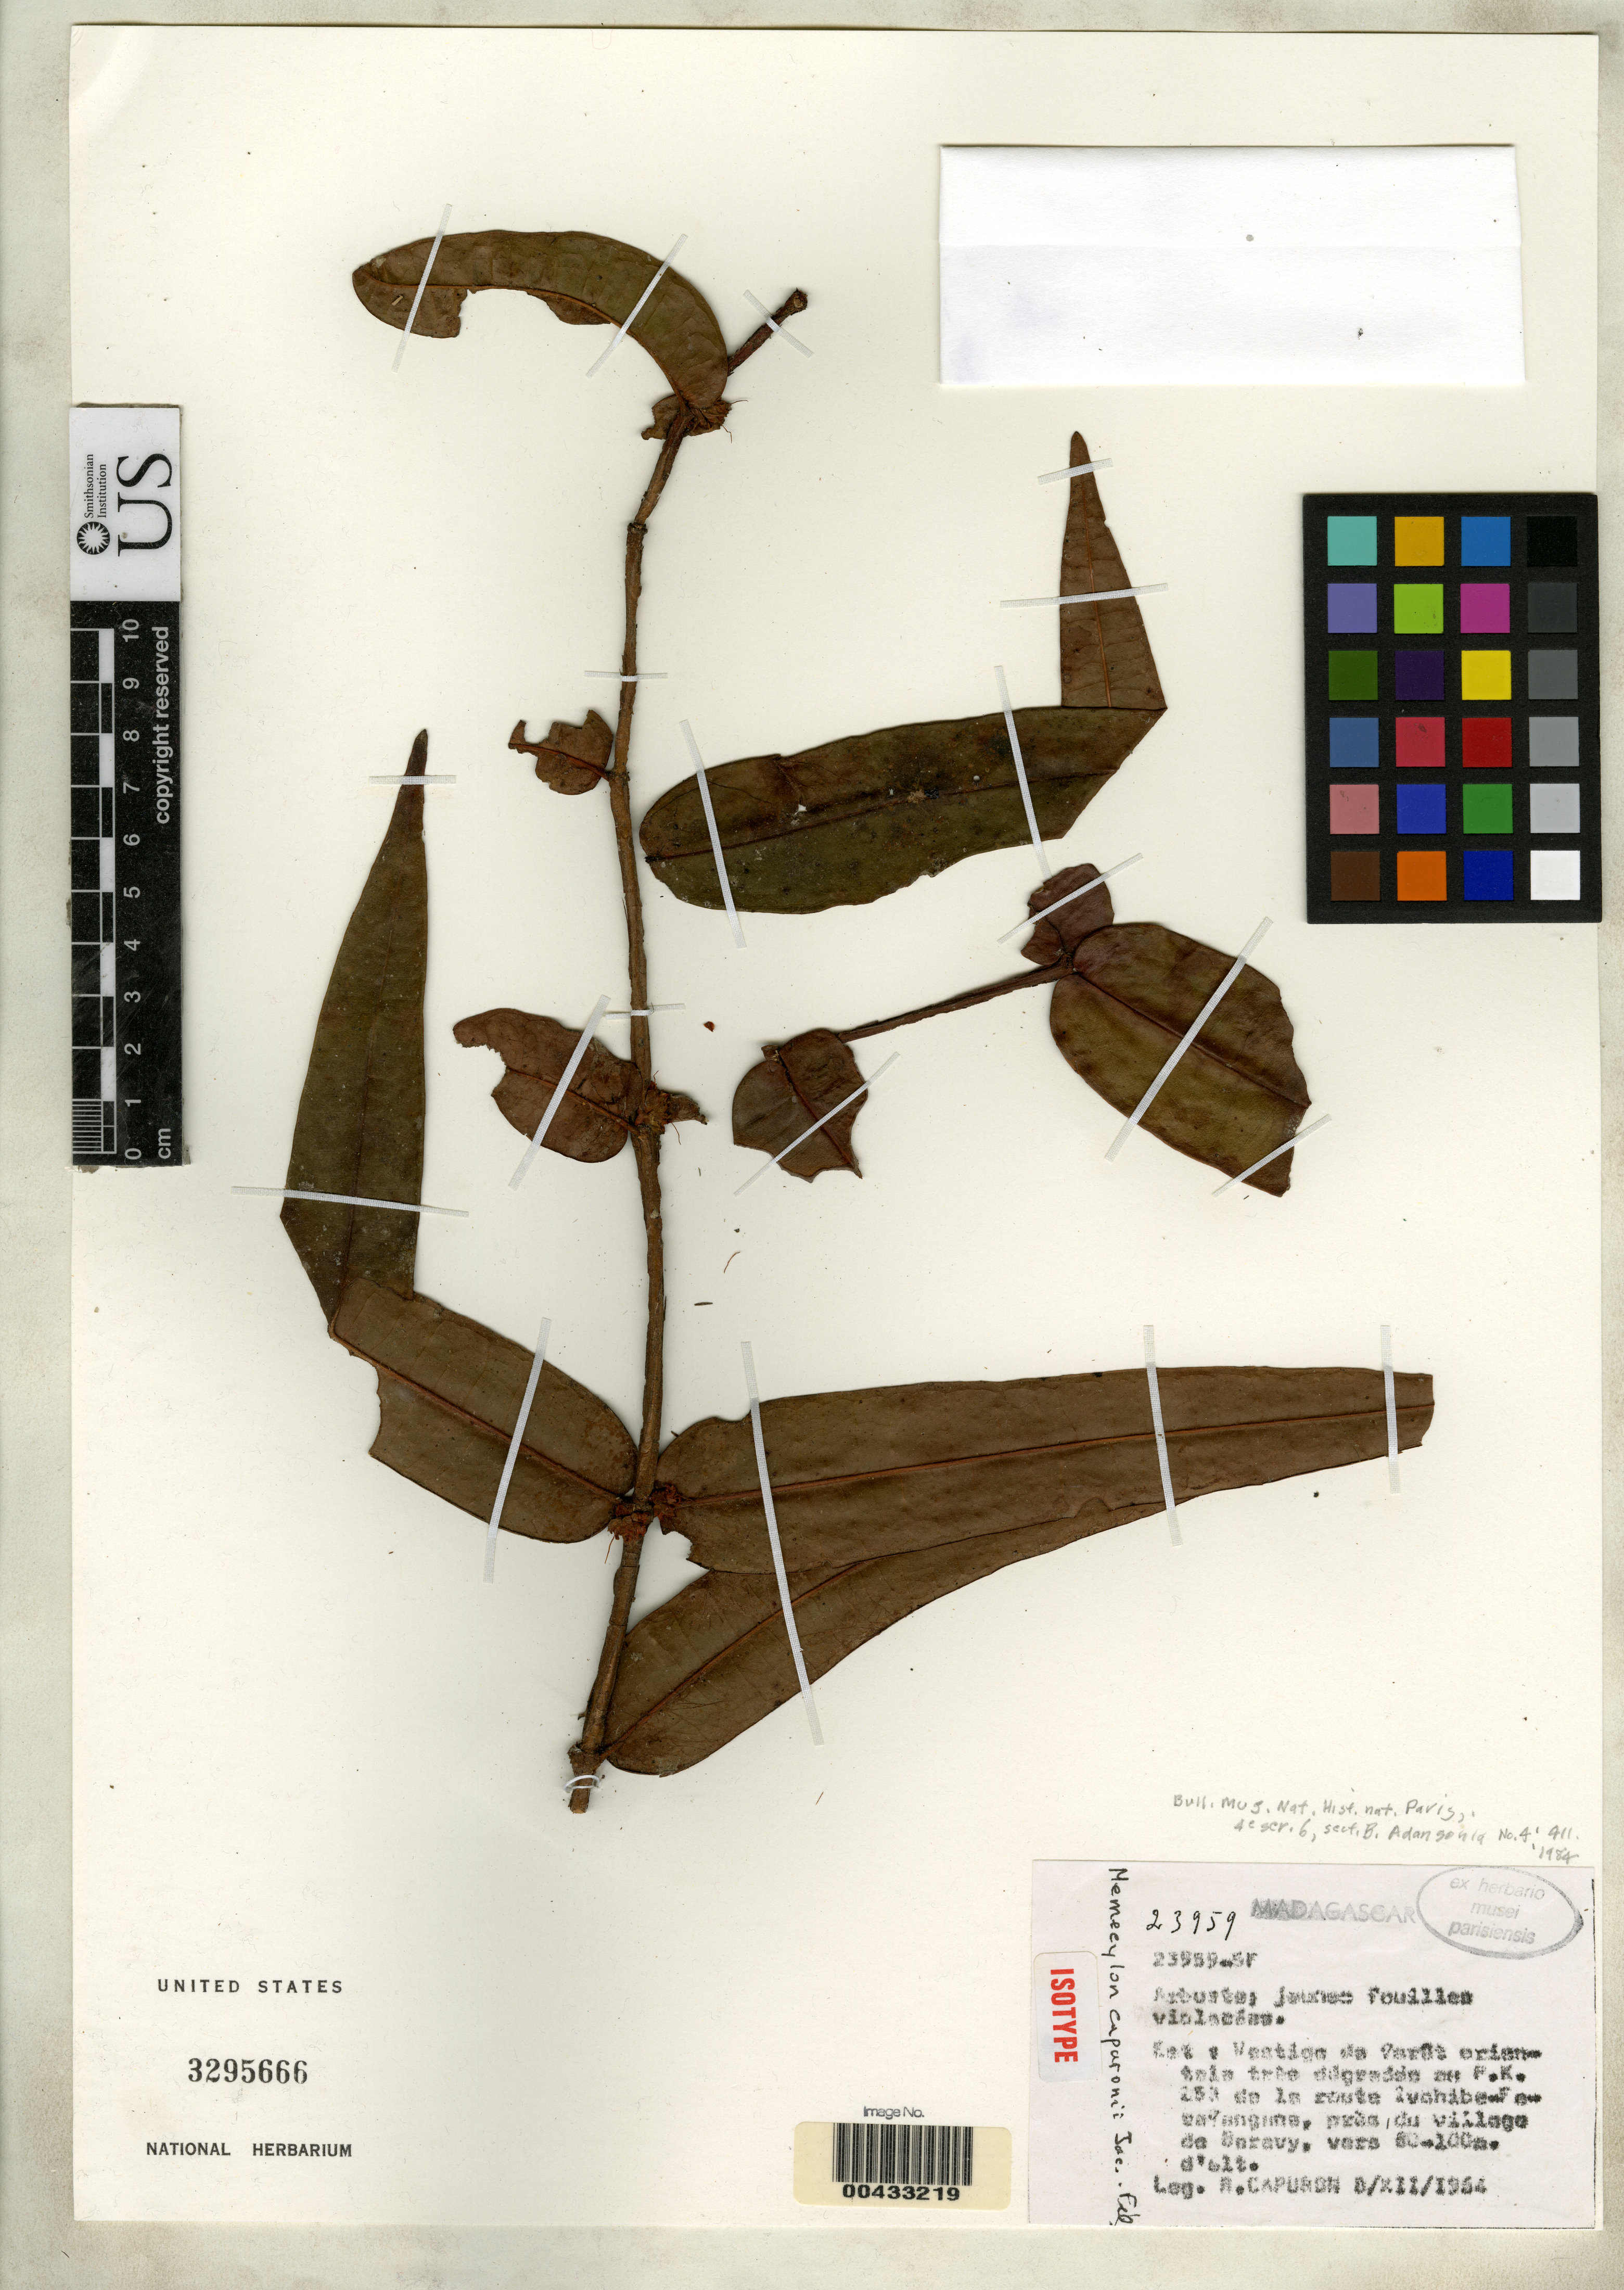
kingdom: Plantae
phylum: Tracheophyta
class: Magnoliopsida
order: Myrtales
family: Melastomataceae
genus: Memecylon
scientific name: Memecylon capuronii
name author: Jacq.-Fél.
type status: Isotype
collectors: R. P. Capuron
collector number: SF 23959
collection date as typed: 08 Dec 1964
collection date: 1964-12-08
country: Madagascar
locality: D'Ivohibe a Farafangana, pres du village de Beravy.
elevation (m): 80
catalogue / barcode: US 3295666